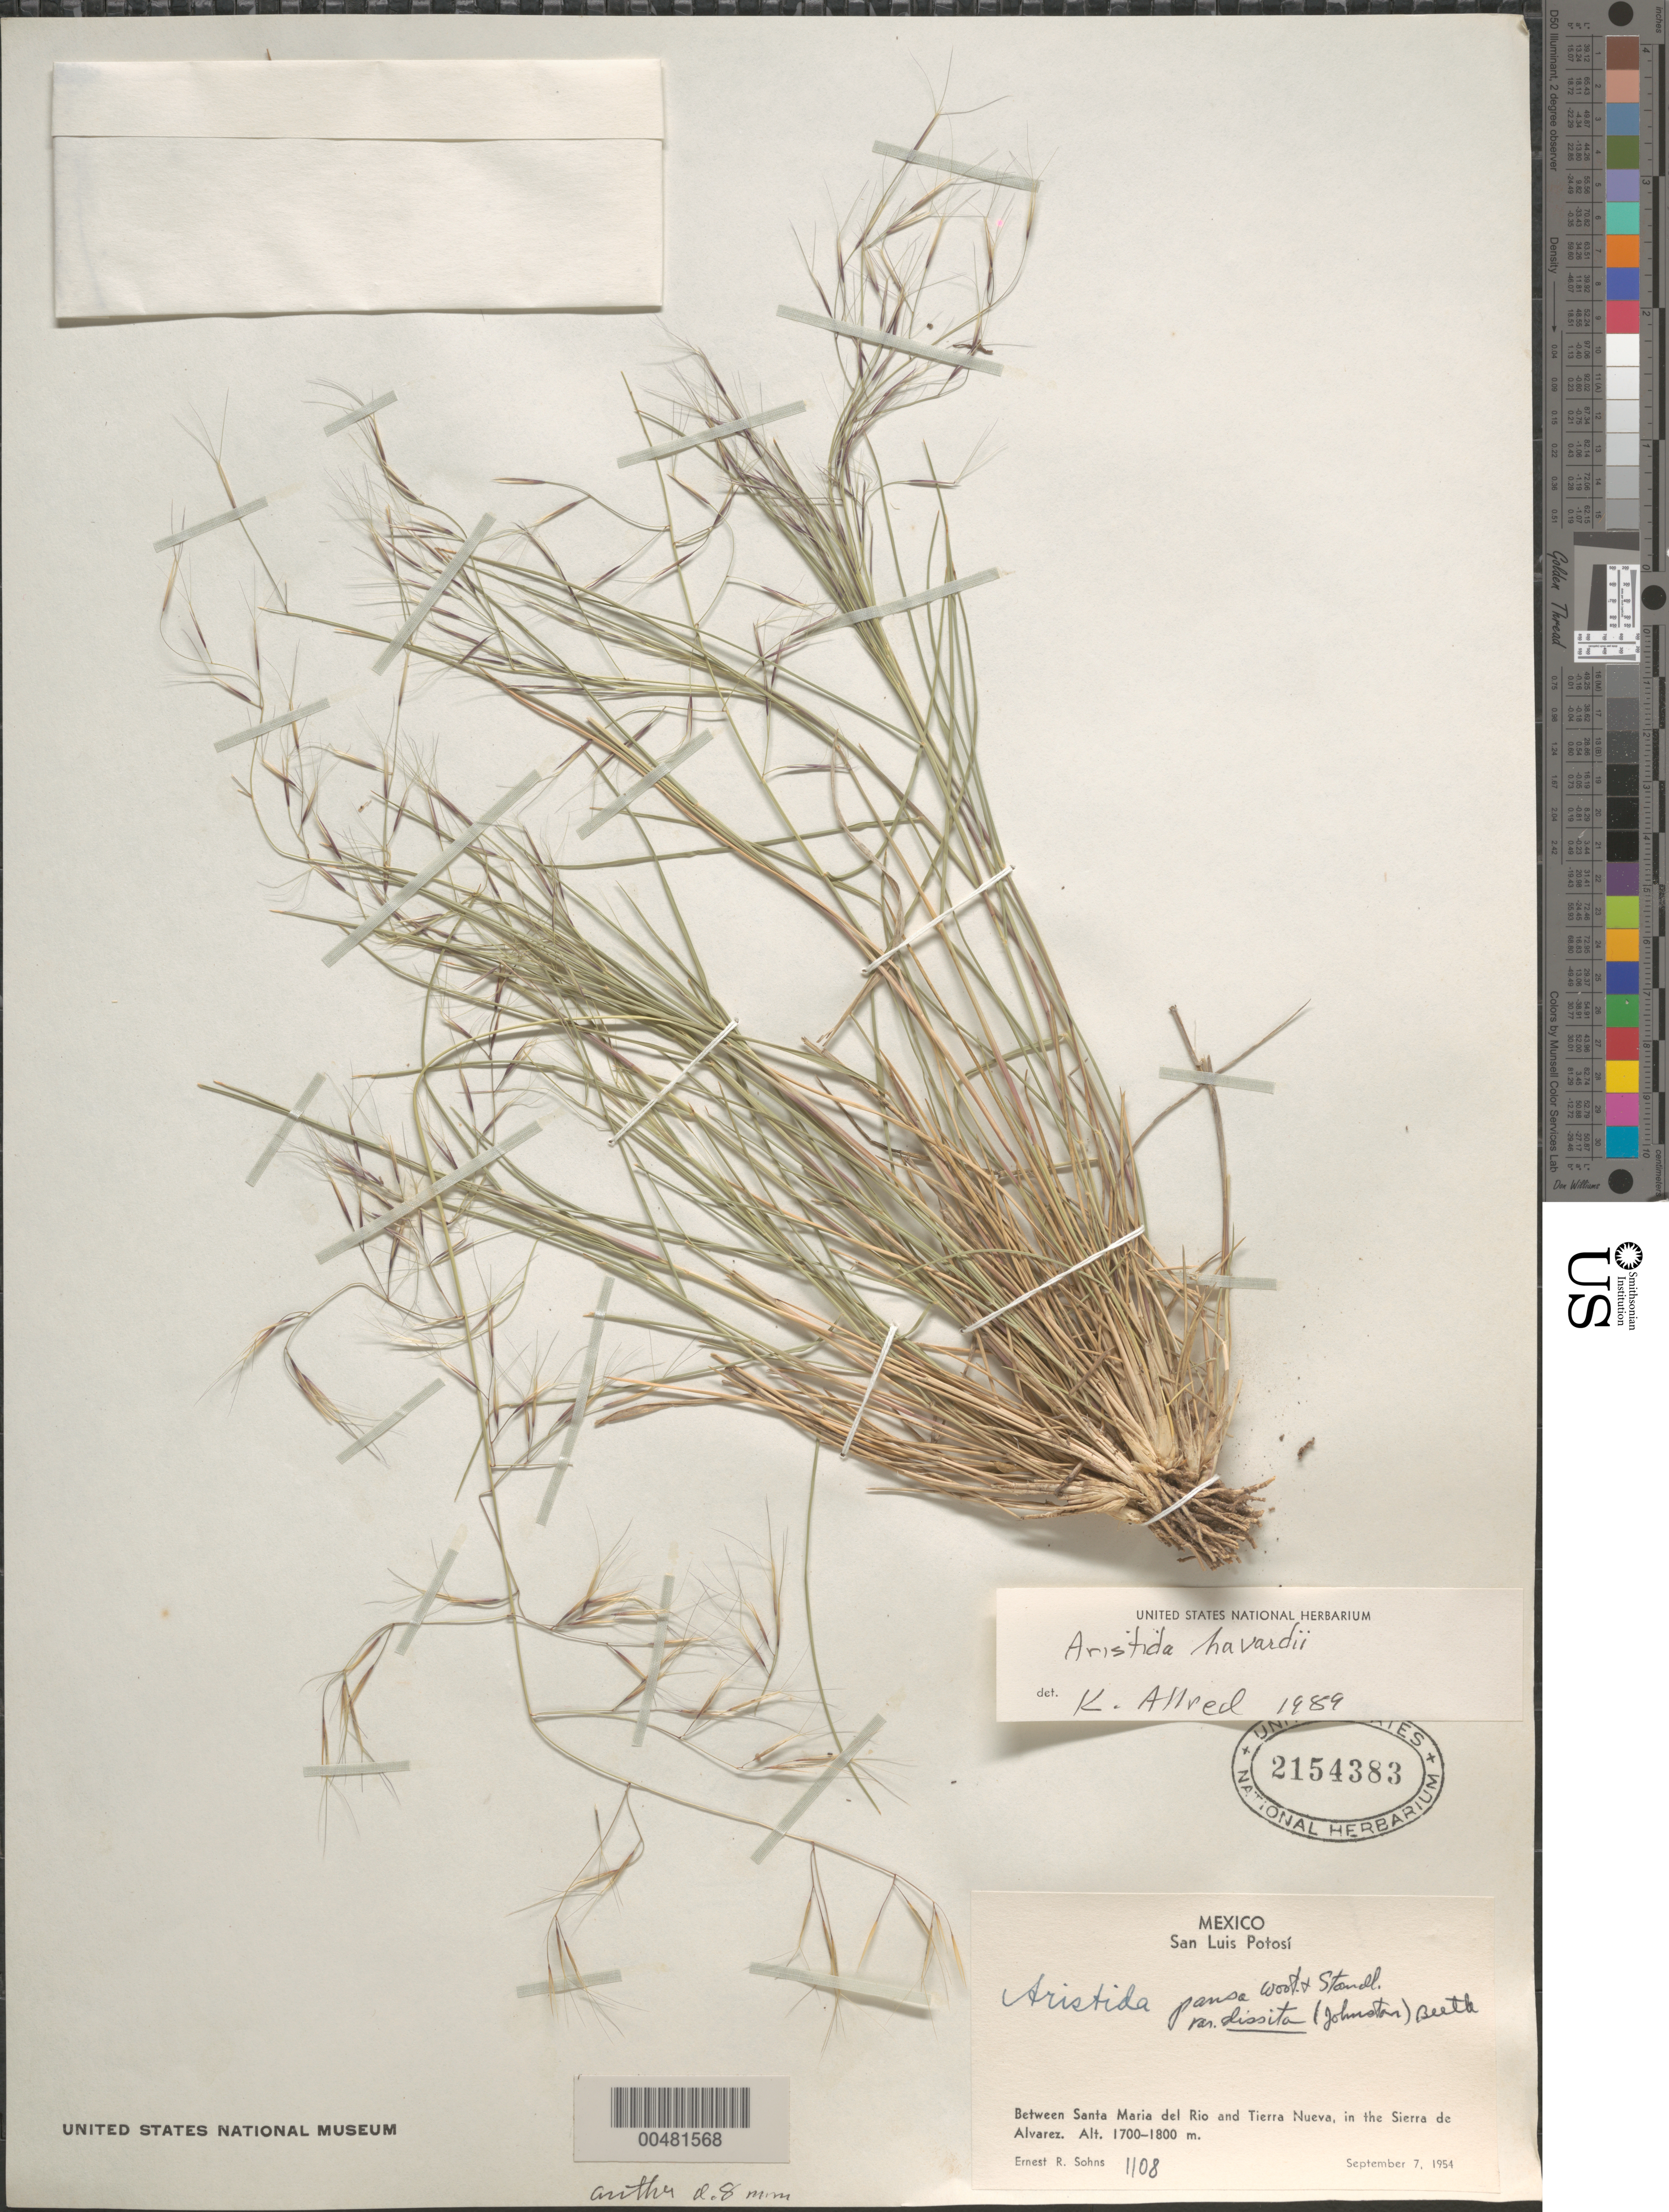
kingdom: Plantae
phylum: Tracheophyta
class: Liliopsida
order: Poales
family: Poaceae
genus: Aristida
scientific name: Aristida havardii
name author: Vasey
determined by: Allred, K.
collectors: E. R. Sohns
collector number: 1108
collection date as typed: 7 Sep 1954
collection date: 1954-09-07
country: Mexico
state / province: San Luis Potosi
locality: Between Santa Maria del Rio and Tierra Nueva, in the Sierra de Alvarez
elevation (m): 1700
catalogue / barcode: US 2154383